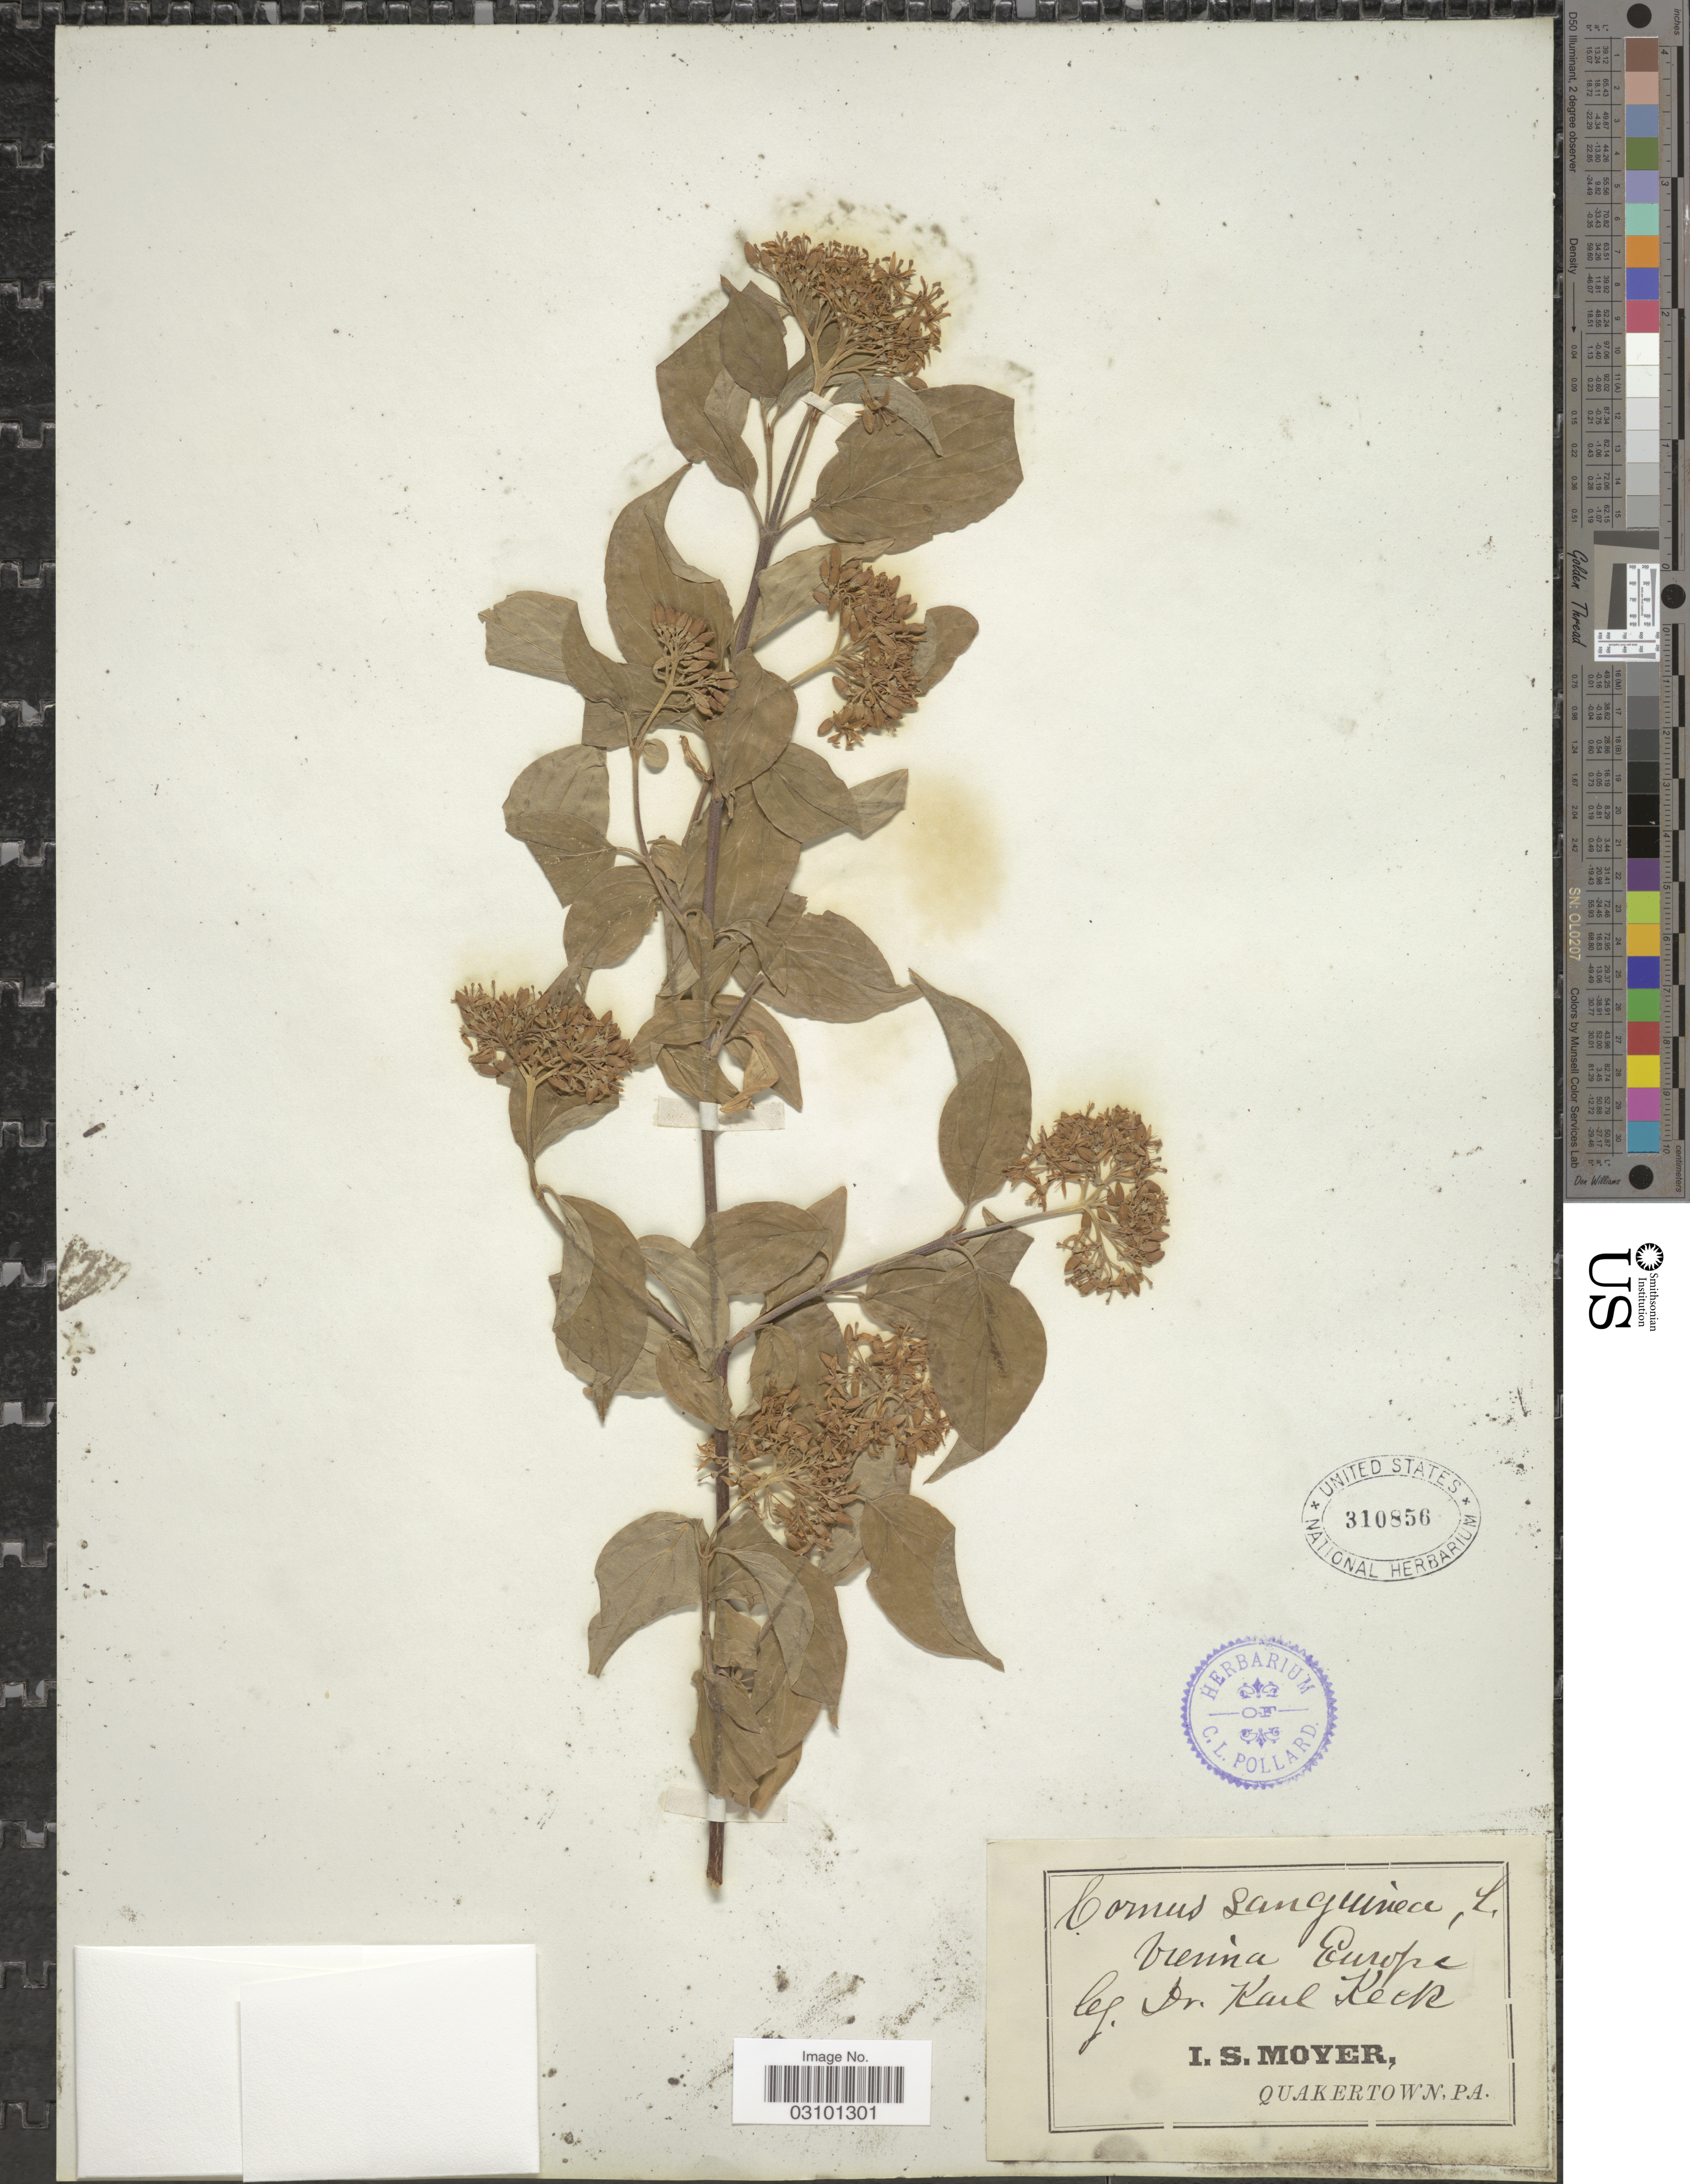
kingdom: Plantae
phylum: Tracheophyta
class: Magnoliopsida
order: Cornales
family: Cornaceae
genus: Cornus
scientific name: Cornus sanguinea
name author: L.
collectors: K. Keck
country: United States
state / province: Pennsylvania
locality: I.S. Moyer, Quakertown.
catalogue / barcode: US 310856